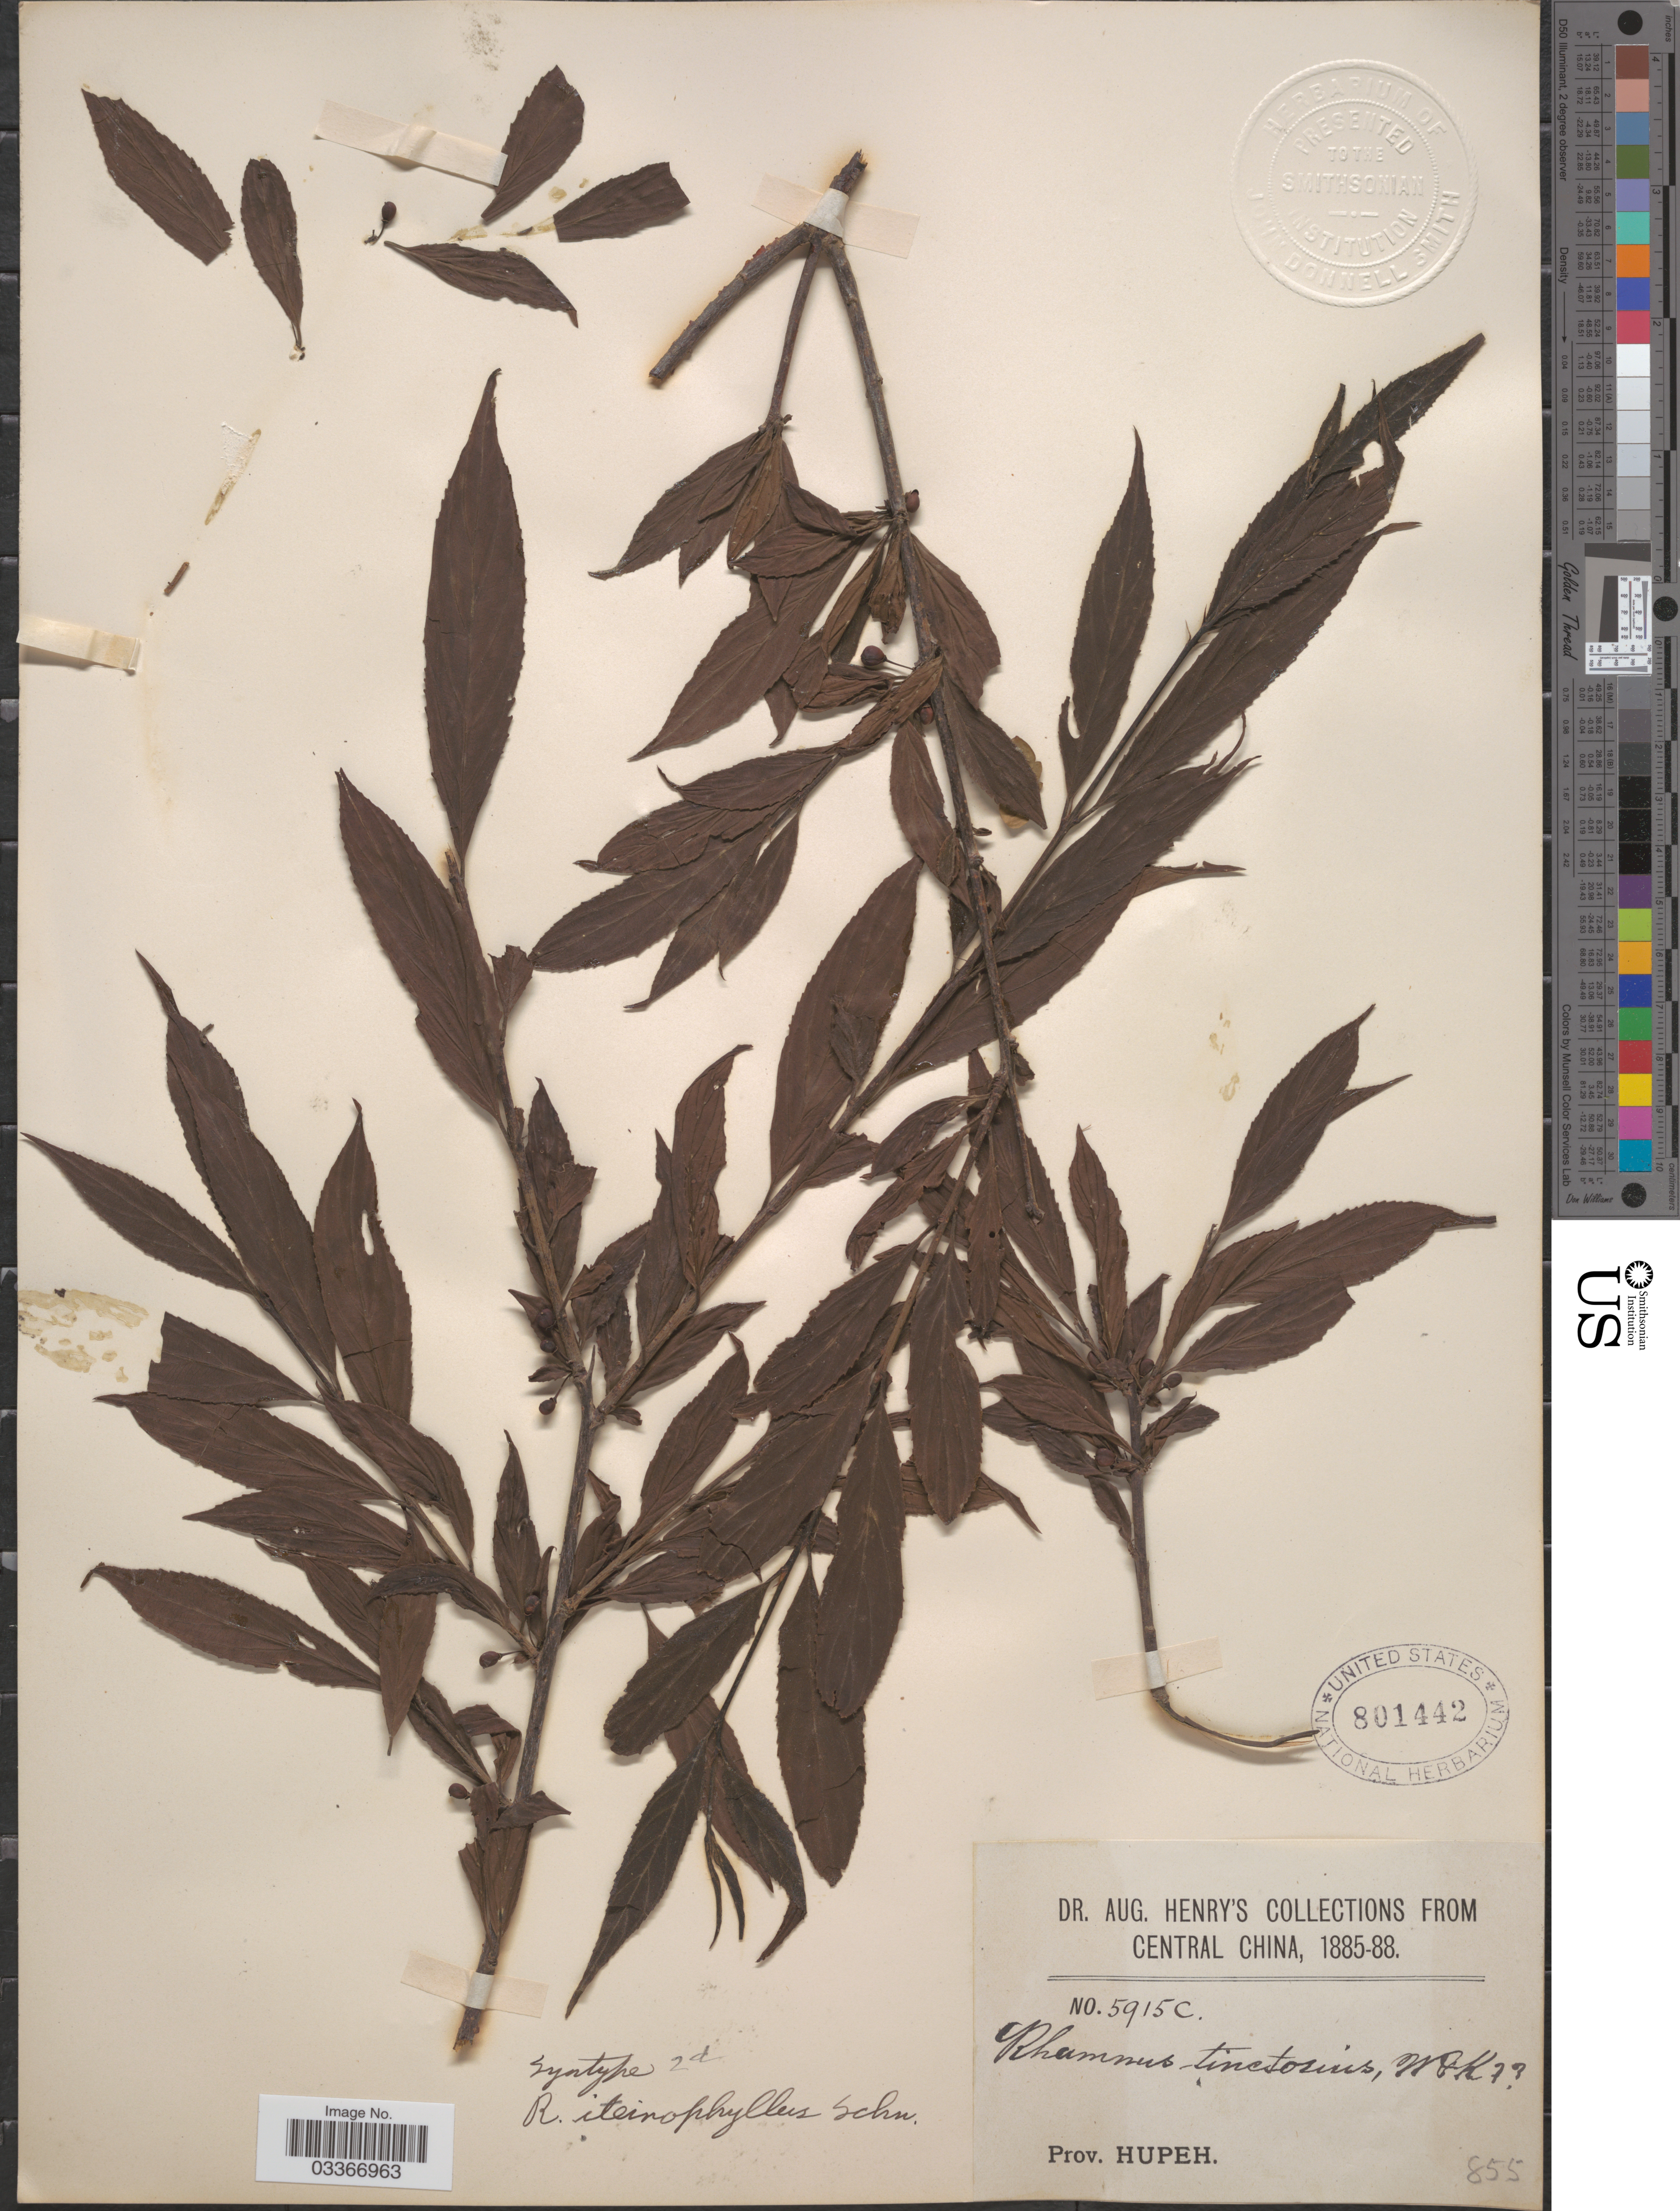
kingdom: Plantae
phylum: Tracheophyta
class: Magnoliopsida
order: Rosales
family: Rhamnaceae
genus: Rhamnus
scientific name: Rhamnus iteinophylla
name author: C.K. Schneid.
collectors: A. Henry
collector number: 5915 C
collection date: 1885/1888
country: China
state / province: Hubei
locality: Central China. Prov. Hupeh.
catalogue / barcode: US 801442